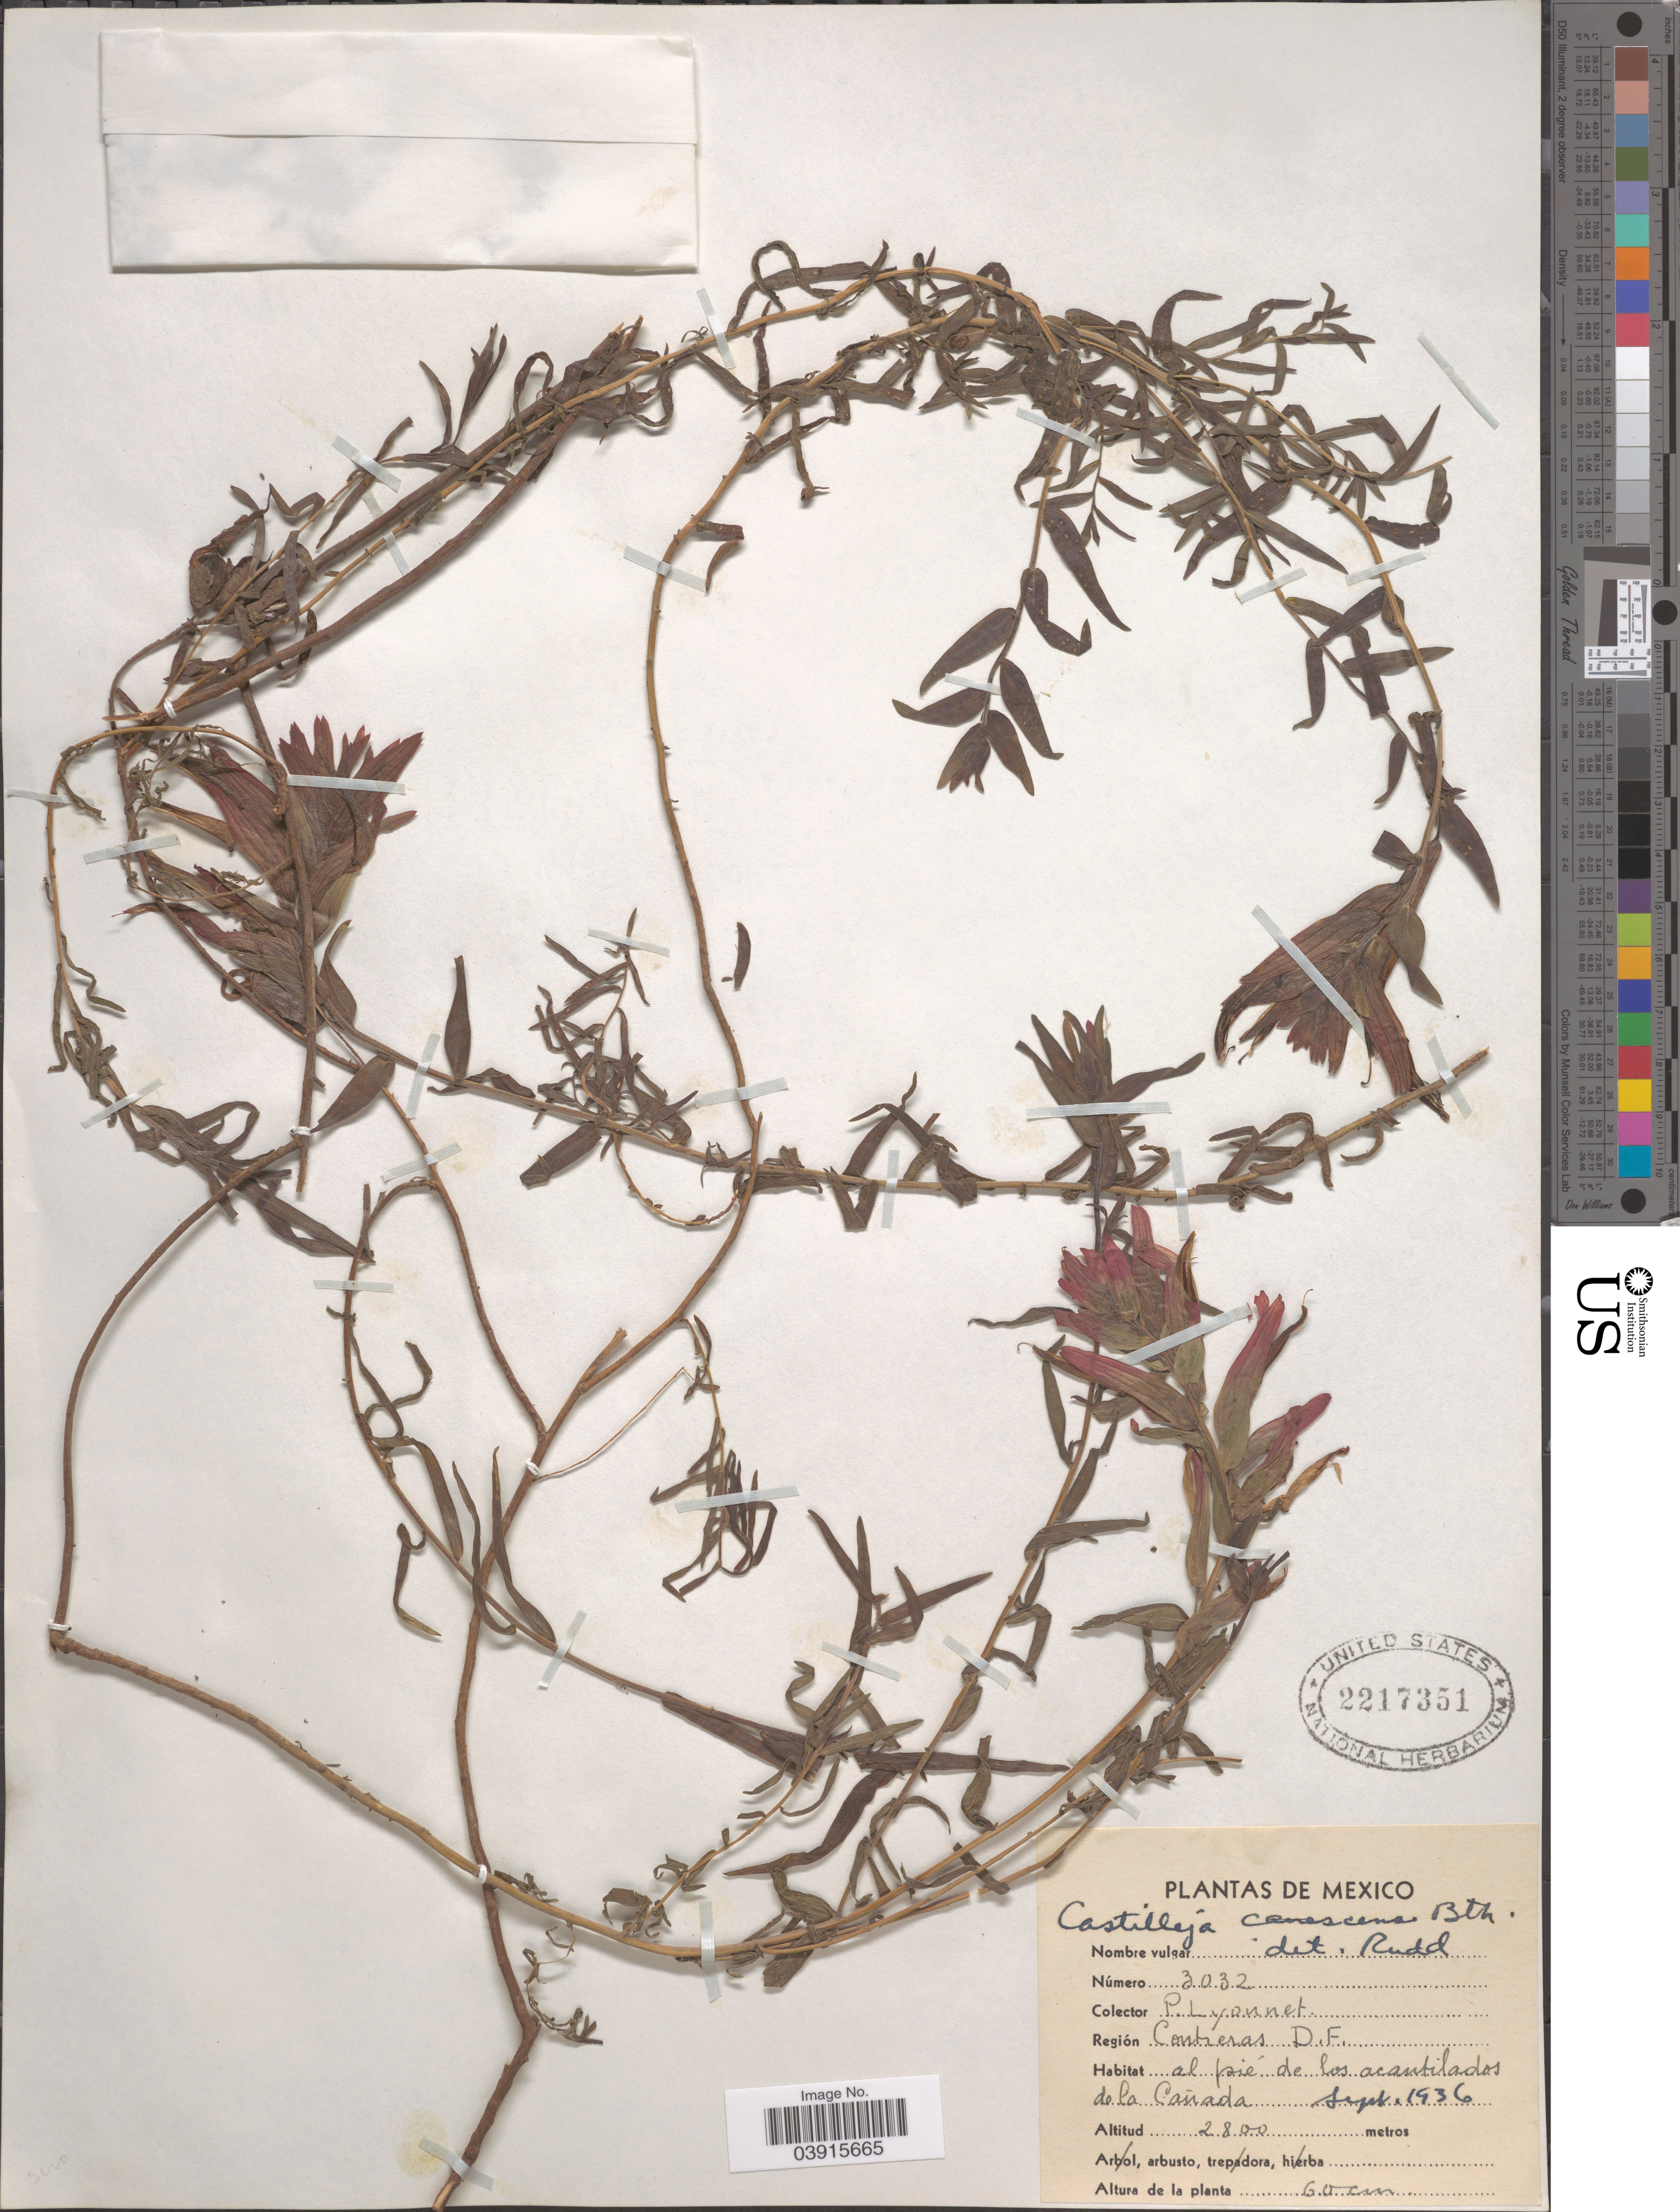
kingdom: Plantae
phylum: Tracheophyta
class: Magnoliopsida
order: Lamiales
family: Orobanchaceae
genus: Castilleja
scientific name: Castilleja tenuiflora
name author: Benth.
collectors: P. Lyonnet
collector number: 3032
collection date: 1936-09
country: Mexico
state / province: Distrito Federal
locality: Región Contreras. Al pié de los acantilados de la Cañada.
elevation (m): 2800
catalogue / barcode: US 2217351